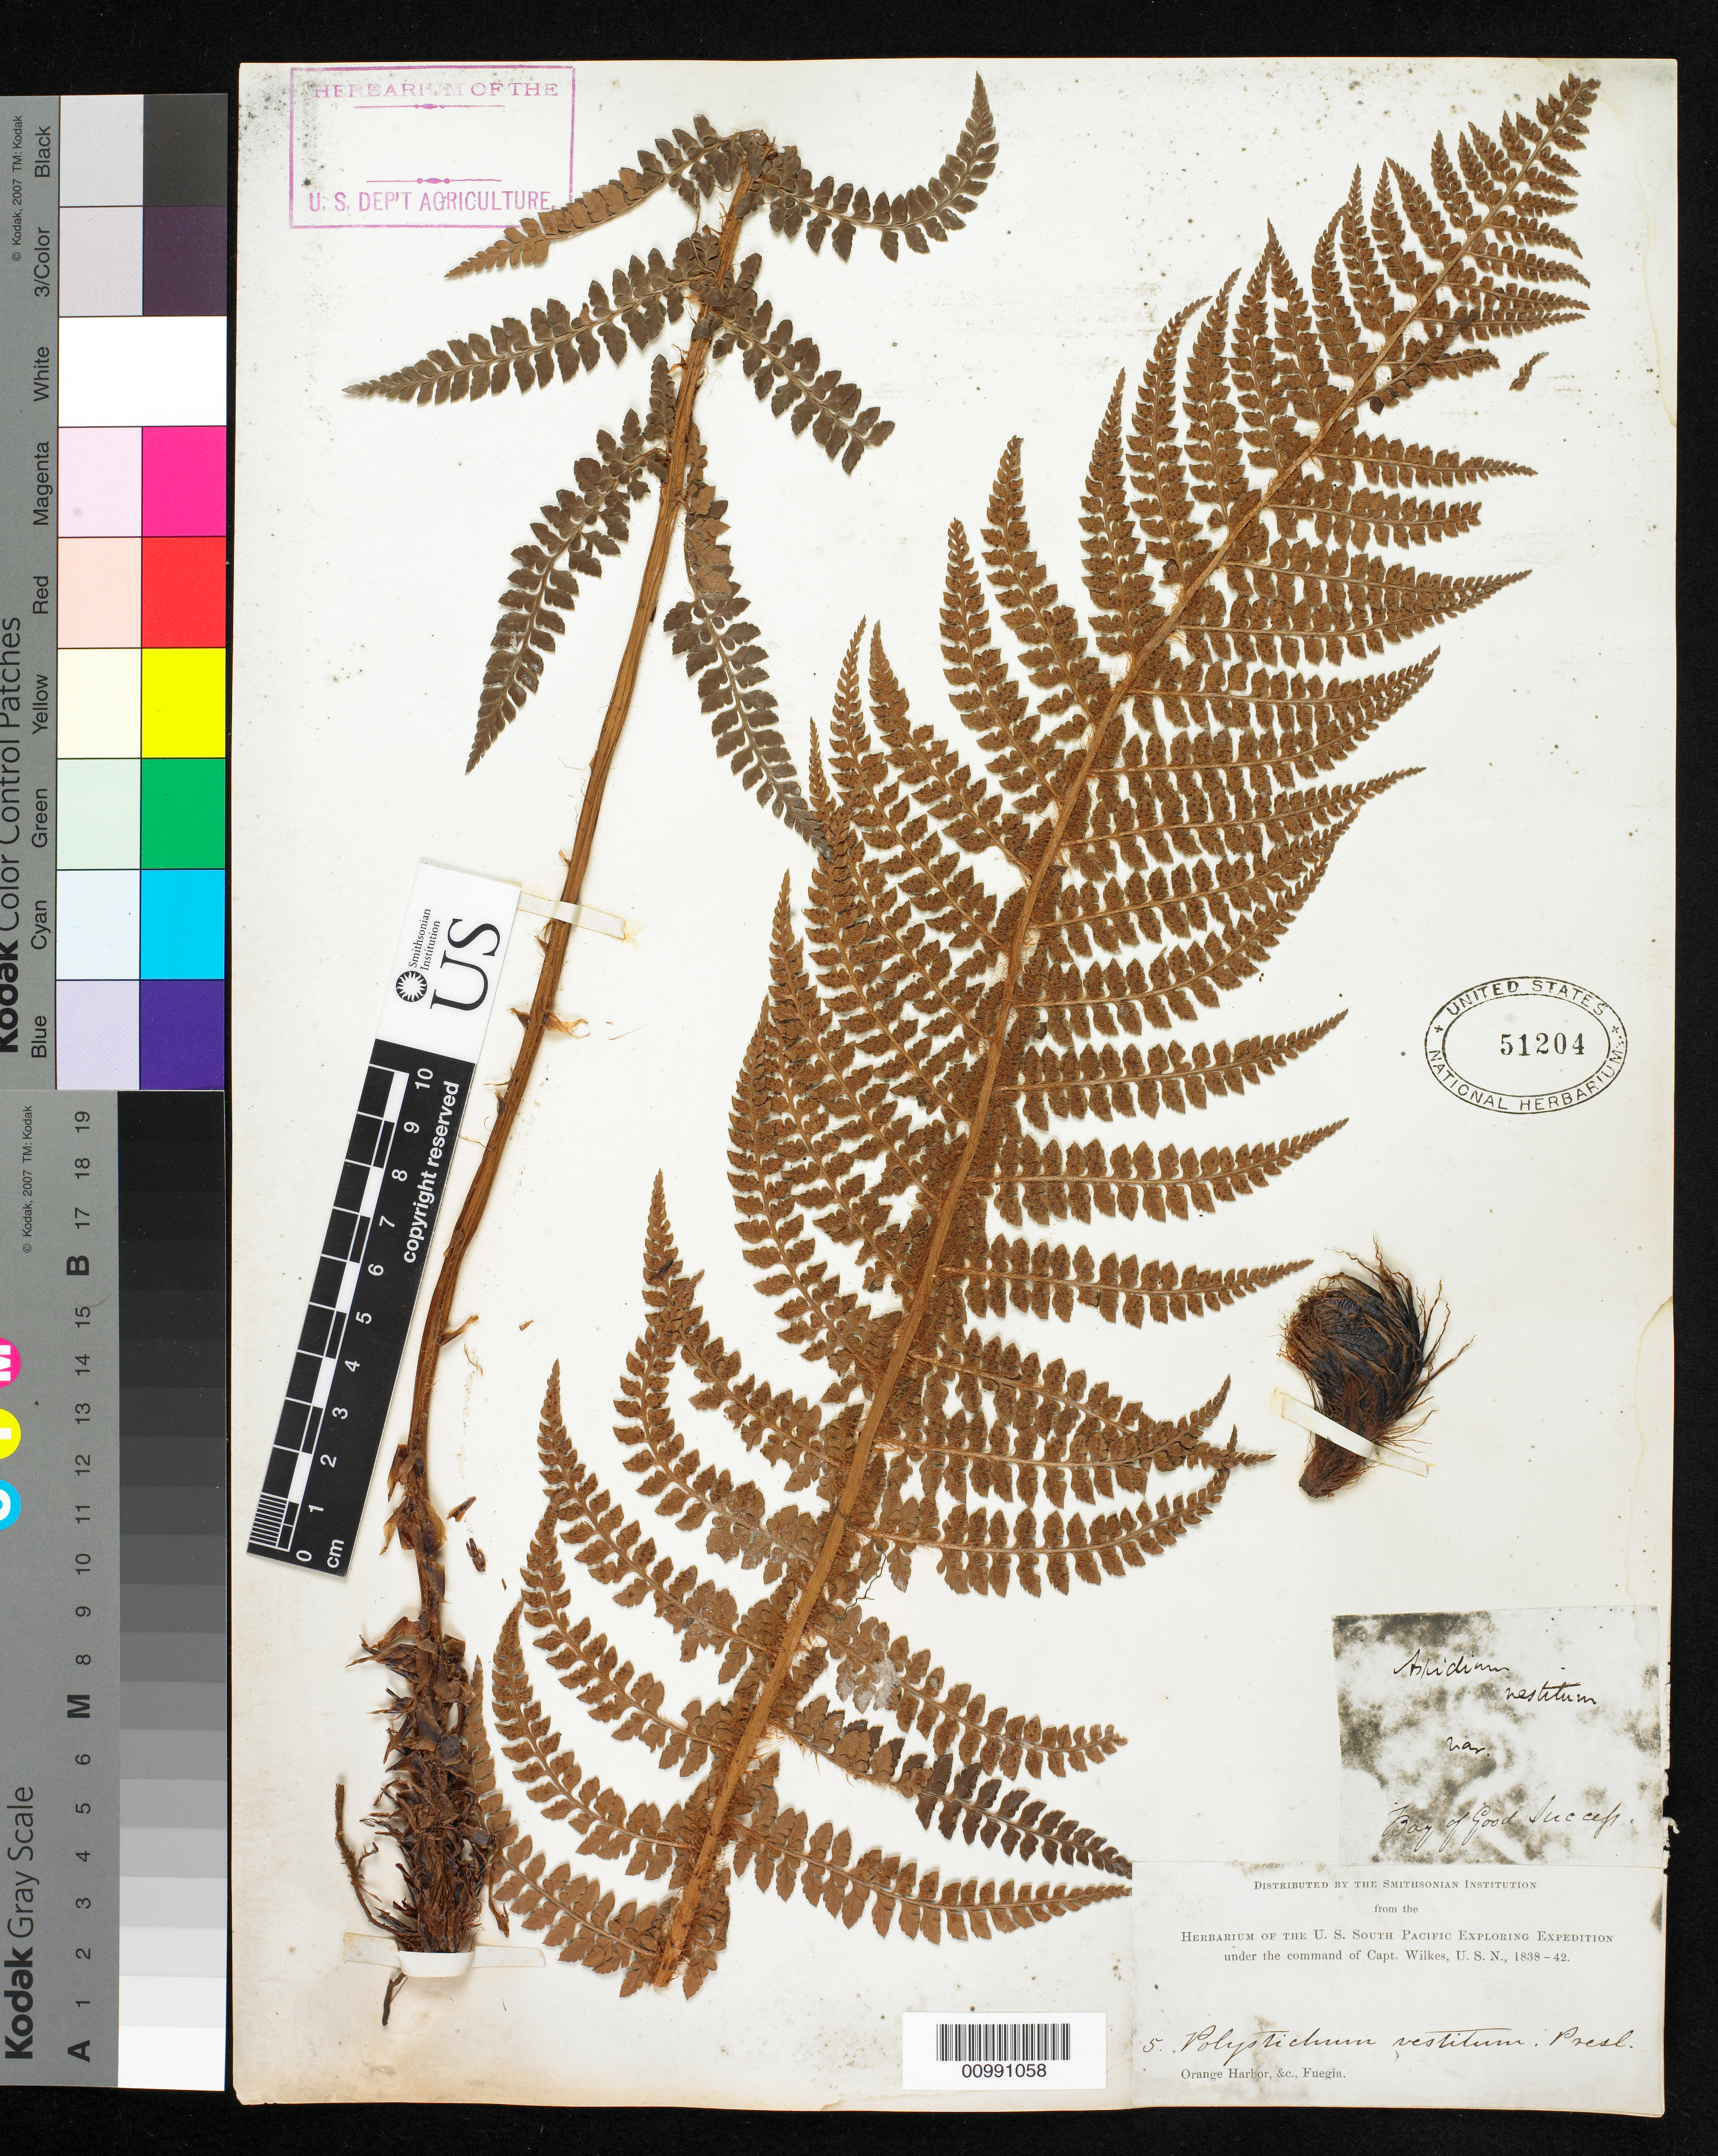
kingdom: Plantae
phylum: Tracheophyta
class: Polypodiopsida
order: Polypodiales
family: Dryopteridaceae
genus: Polystichum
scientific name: Polystichum vestitum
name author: (Sw.) C. Presl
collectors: Wilkes Explor. Exped.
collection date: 1838/1842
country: Argentina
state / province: Tierra del Fuego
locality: Orange Harbor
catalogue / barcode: US 51204